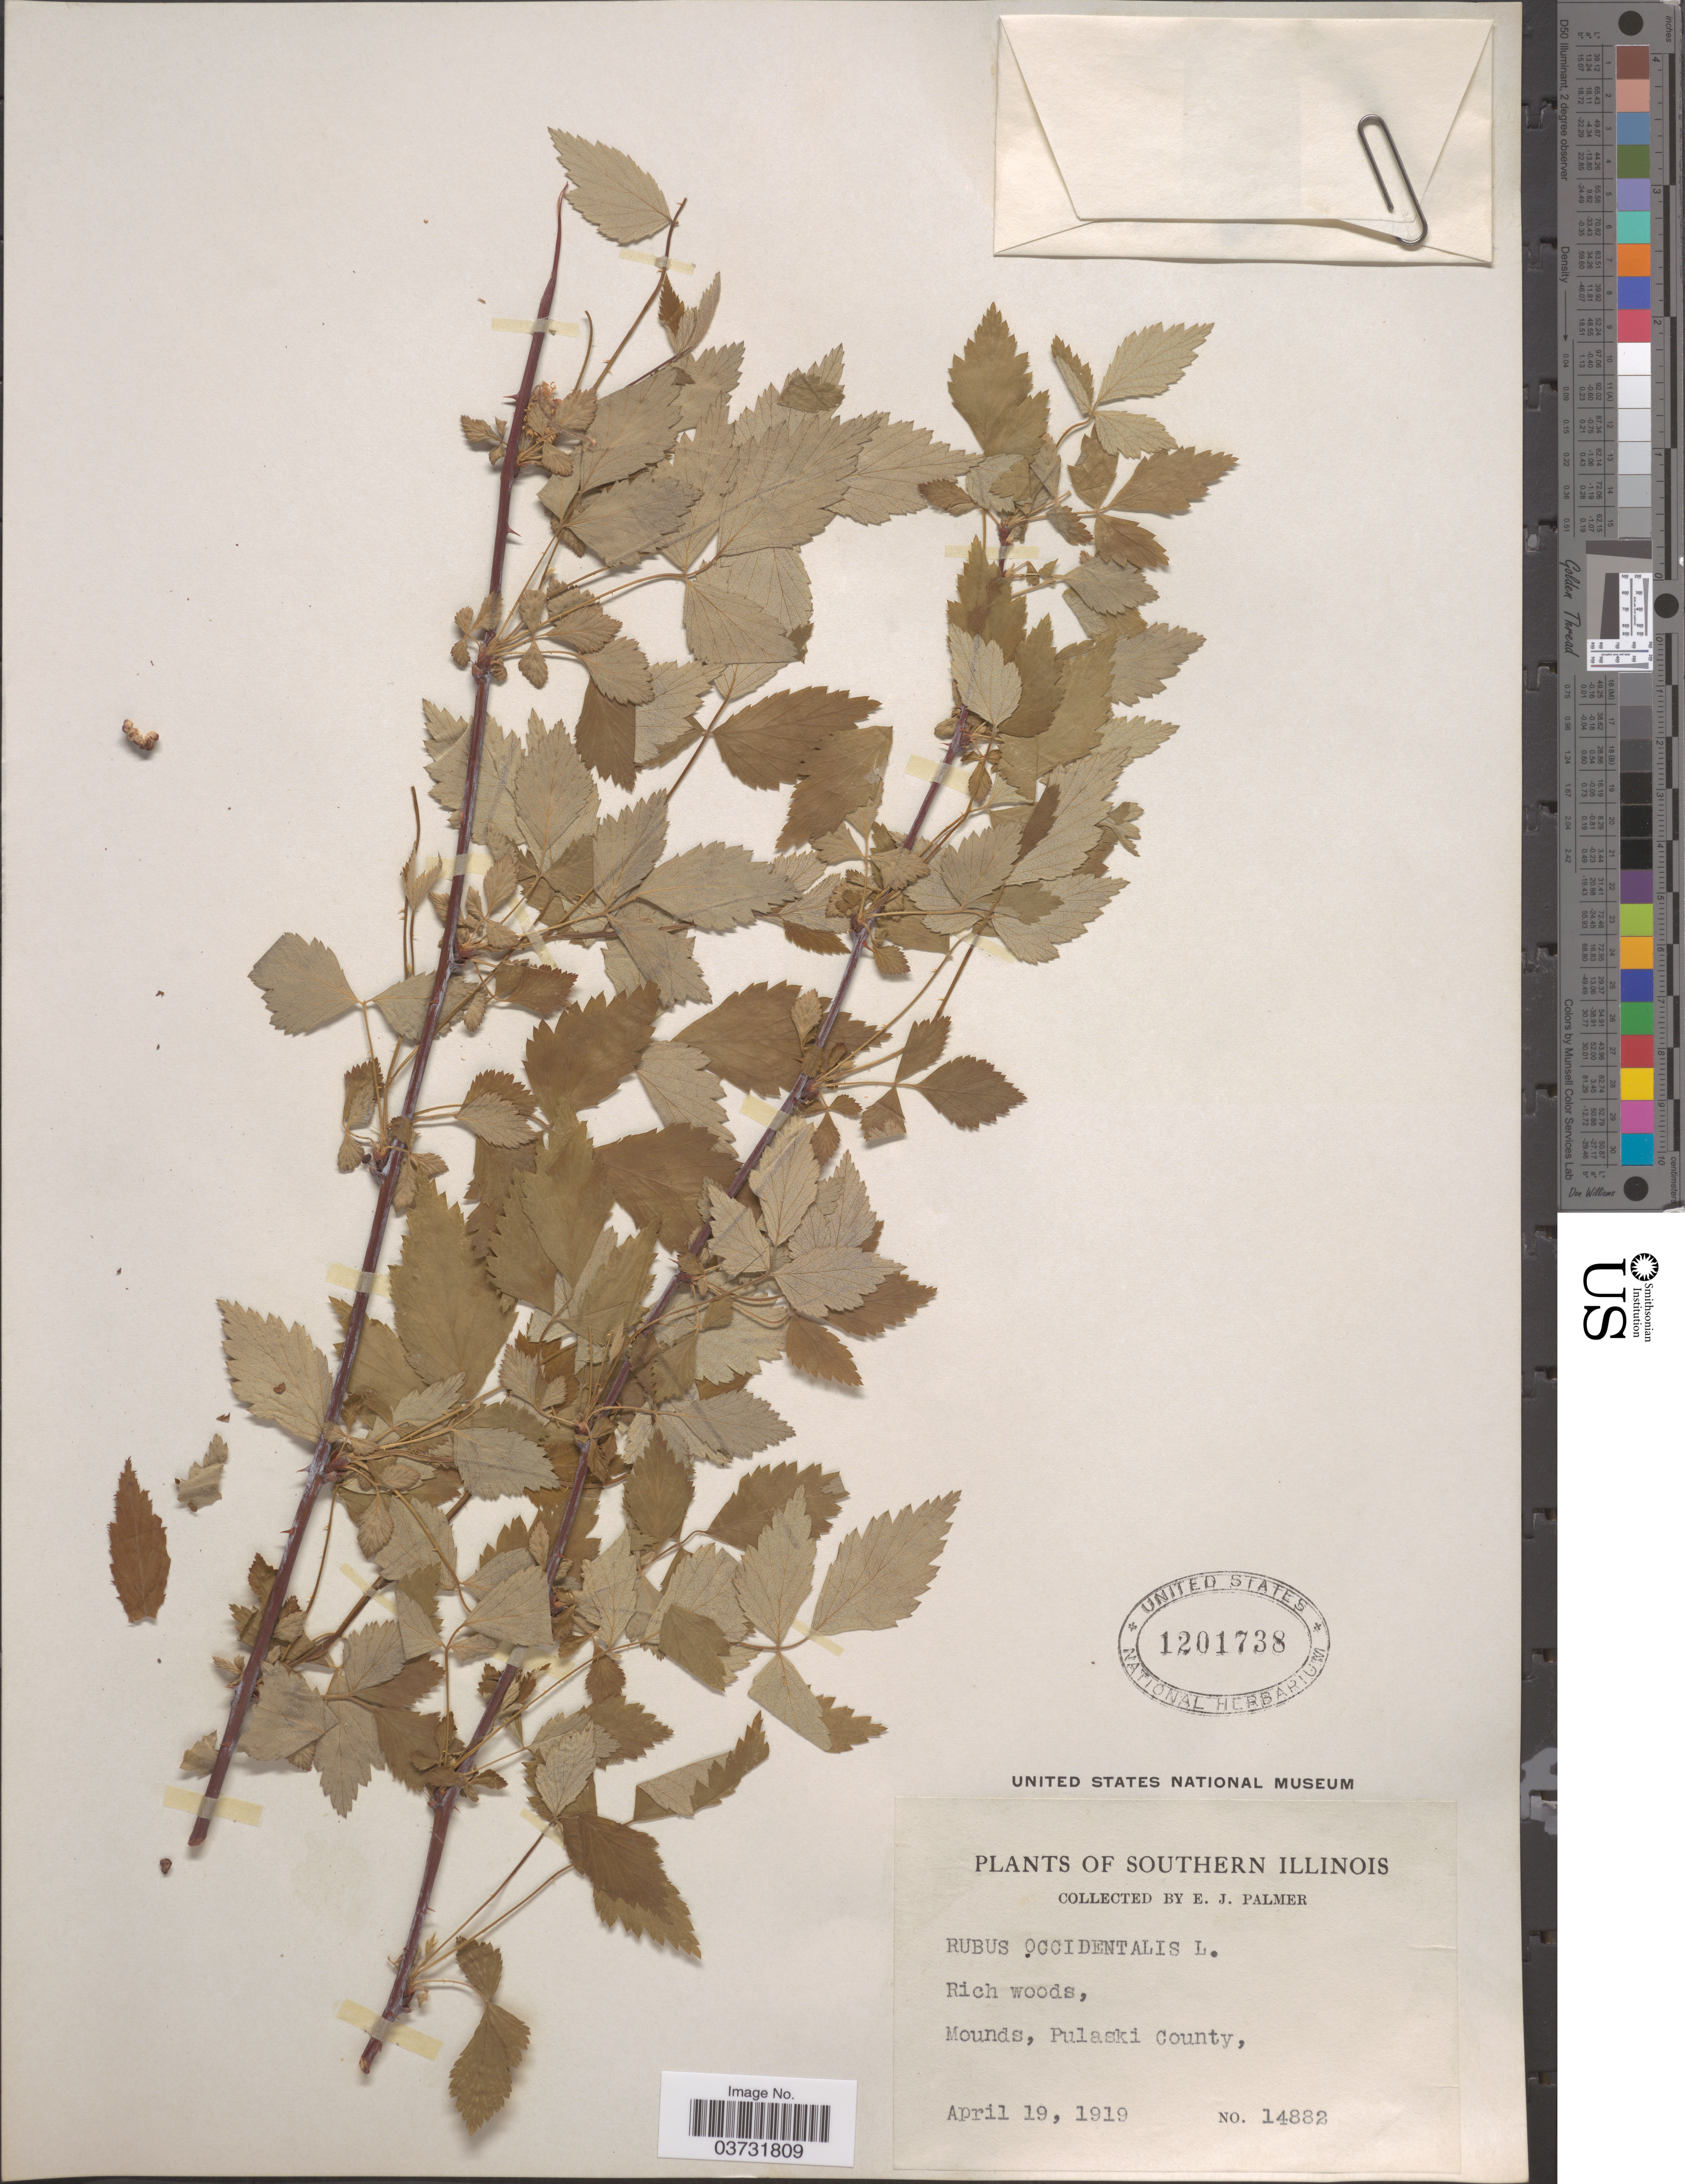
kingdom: Plantae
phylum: Tracheophyta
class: Magnoliopsida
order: Rosales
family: Rosaceae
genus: Rubus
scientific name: Rubus occidentalis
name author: L.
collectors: E. J. Palmer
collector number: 14882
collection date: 1919-04-19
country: United States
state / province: Illinois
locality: Southern Illinois. Mounds, Pulaski County.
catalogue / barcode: US 1201738